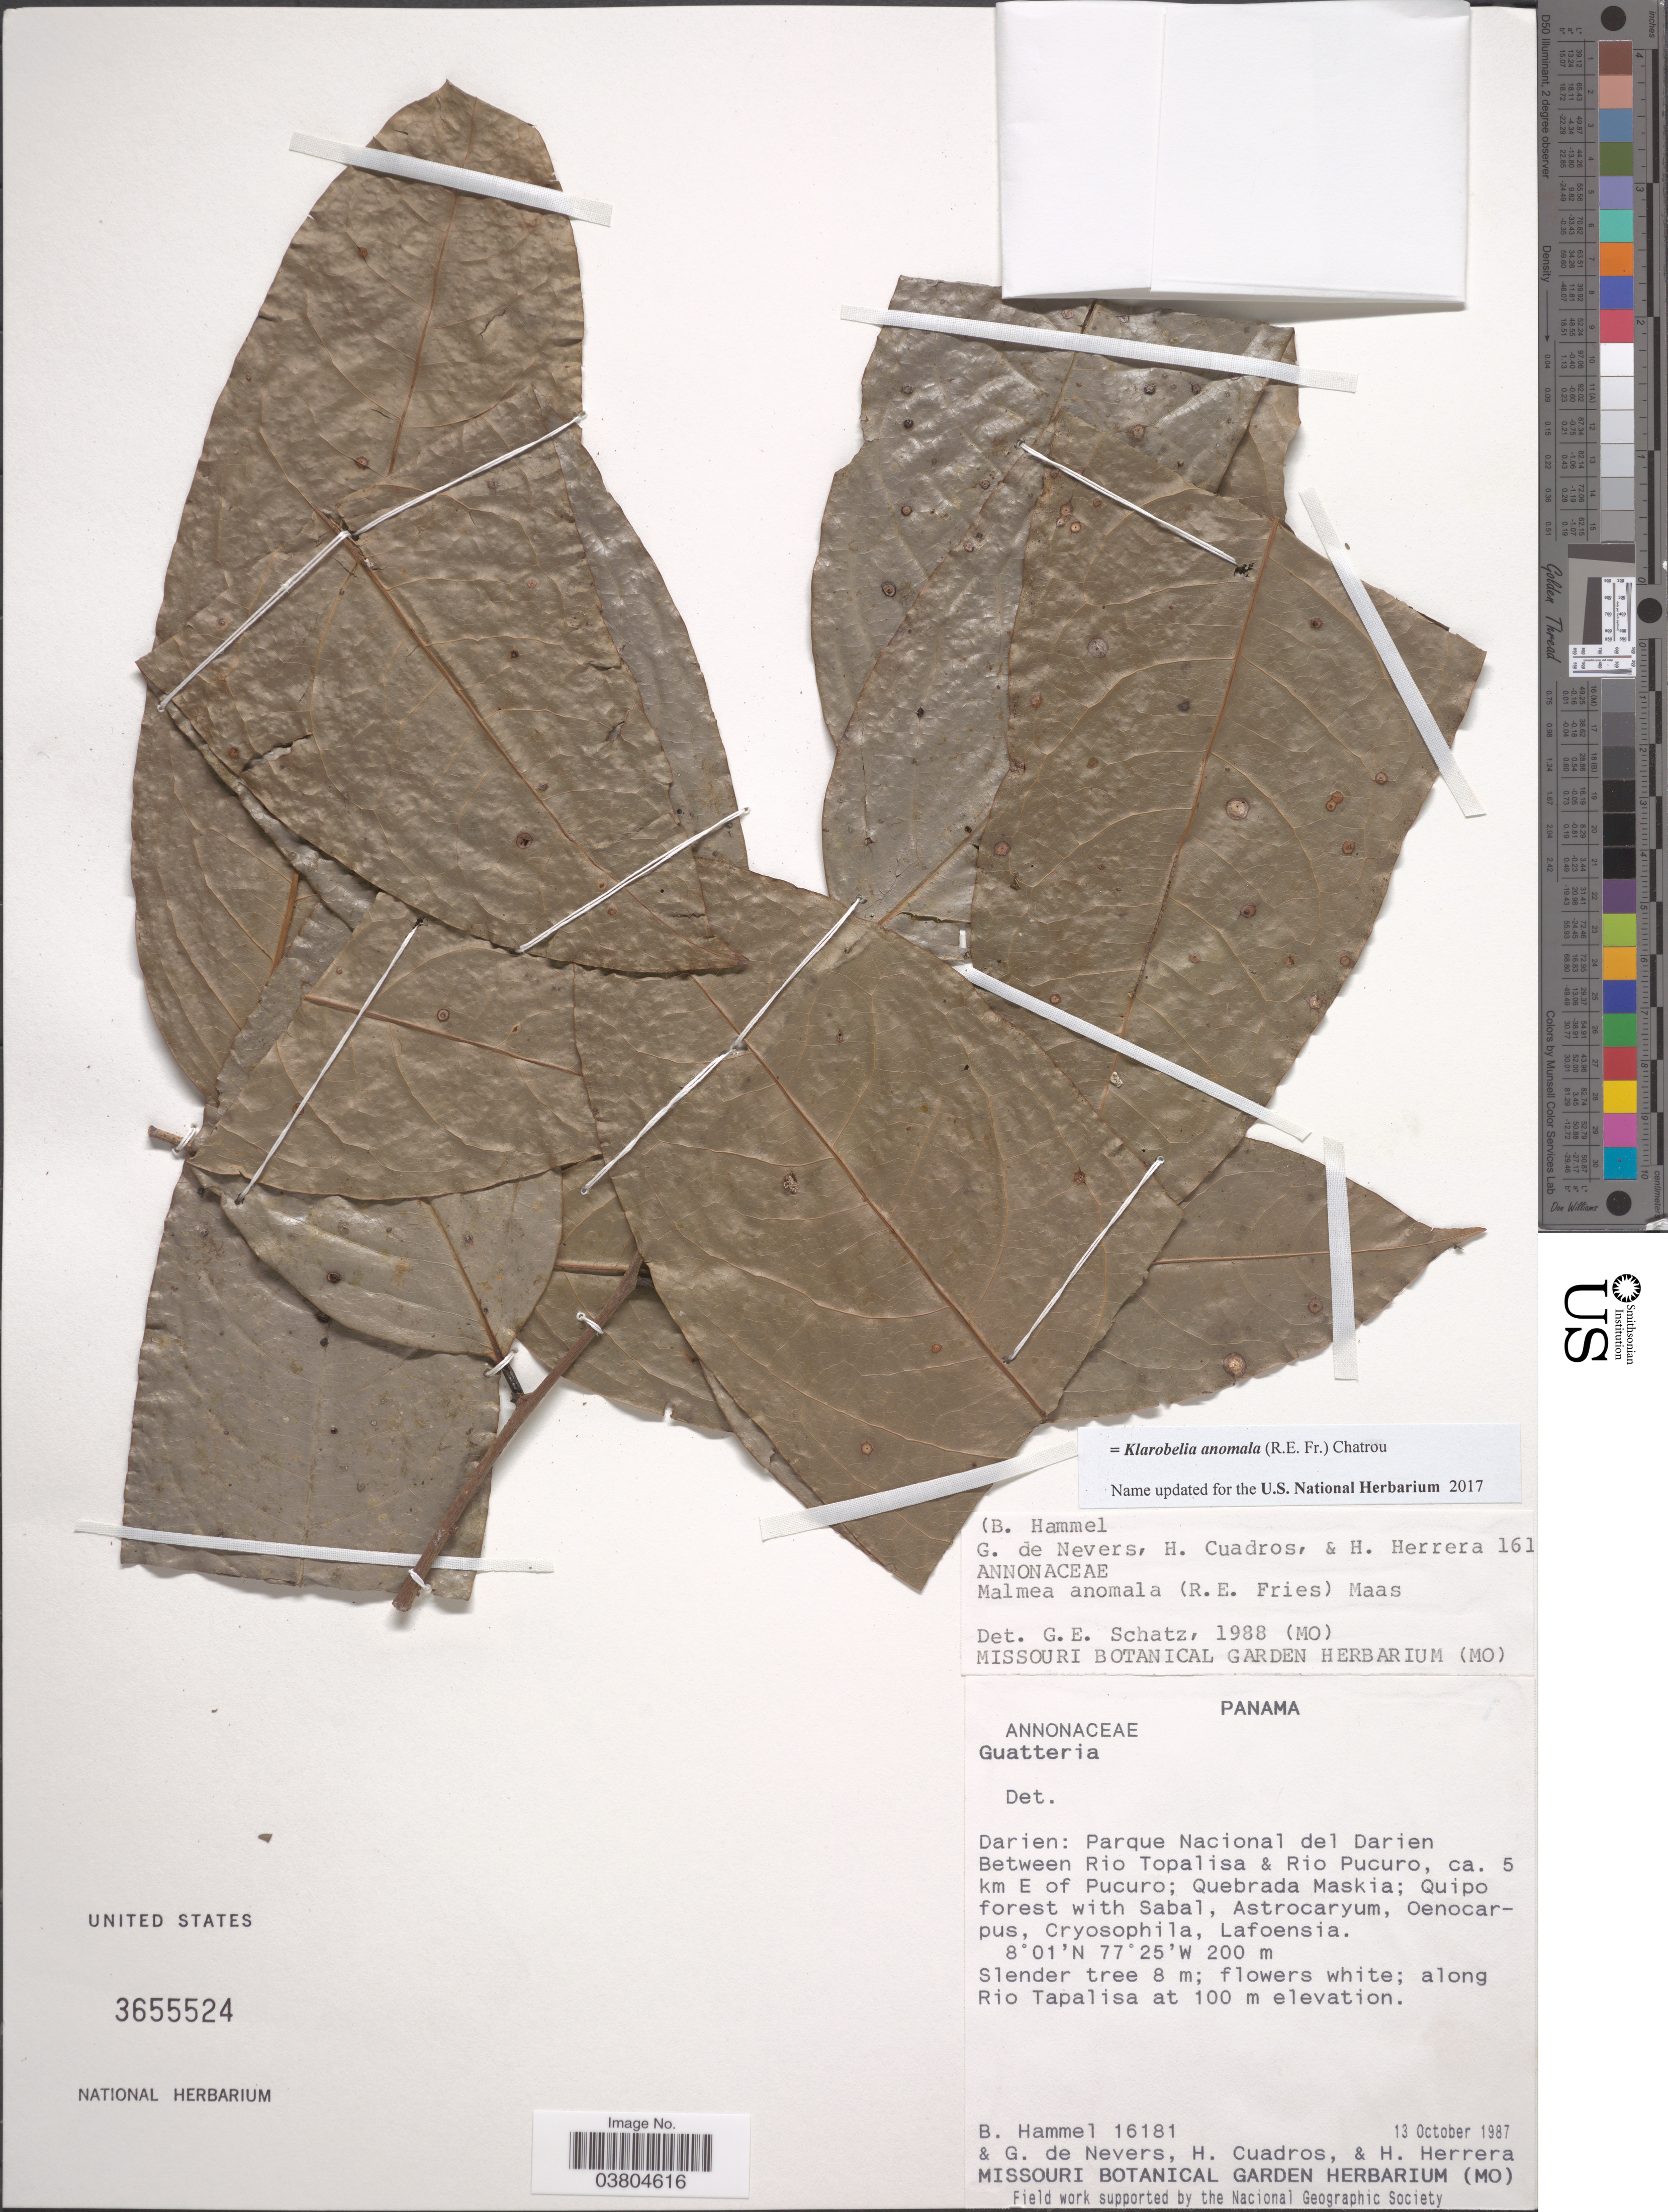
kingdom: Plantae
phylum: Tracheophyta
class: Magnoliopsida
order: Magnoliales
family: Annonaceae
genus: Klarobelia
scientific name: Klarobelia anomala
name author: (R.E. Fr.) Chatrou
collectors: B. Hammel, G. Nevers, H. Cuadros & H. Herrera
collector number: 16181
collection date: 1987-10-13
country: Panama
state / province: Darien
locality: Parque Nacional del Darien. Between Rio Topalisa & Rio Pucuro, ca. 5 km E of Pucuro; Quebrada Maskia; Quipo forest.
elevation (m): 200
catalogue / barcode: US 3655524